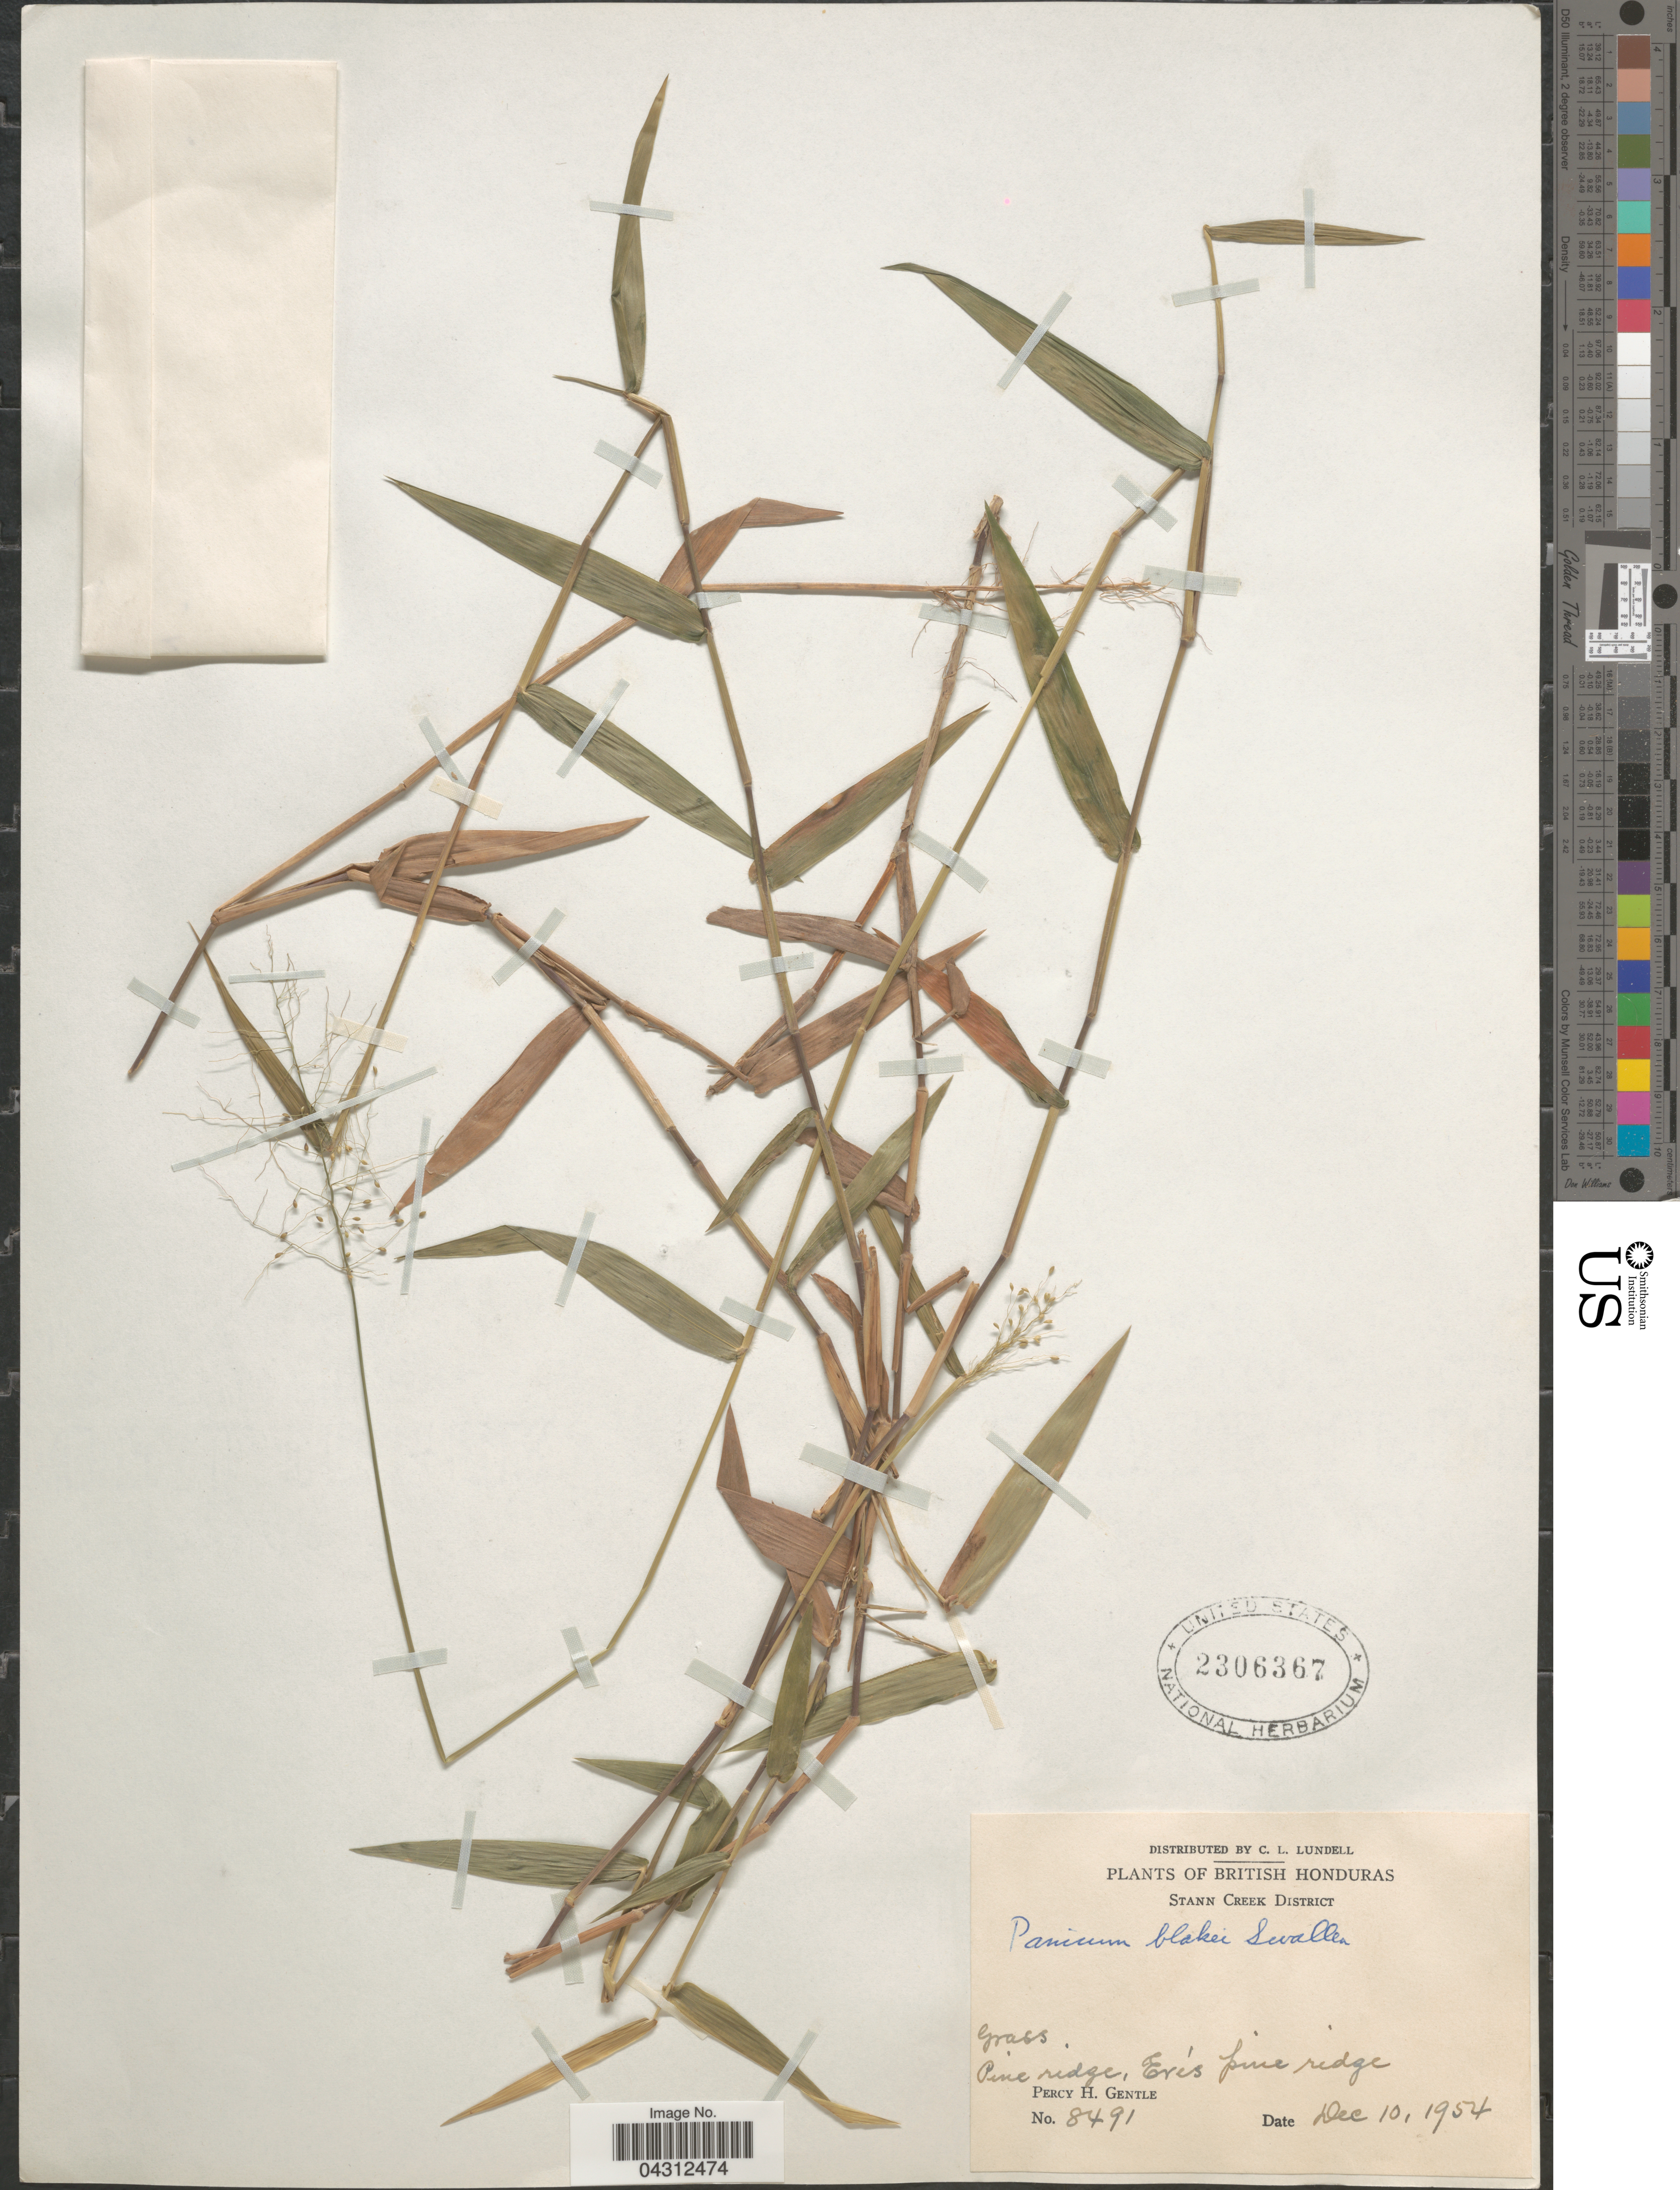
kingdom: Plantae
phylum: Tracheophyta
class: Liliopsida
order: Poales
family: Poaceae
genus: Dichanthelium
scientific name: Dichanthelium viscidellum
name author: (Scribn.) Gould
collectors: P. H. Gentle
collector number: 8491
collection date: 1954-12-10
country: Belize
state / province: Stann Creek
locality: British Honduras. Stann Creek District. Pine ridge, Eve's pine ridge.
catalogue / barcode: US 2306367